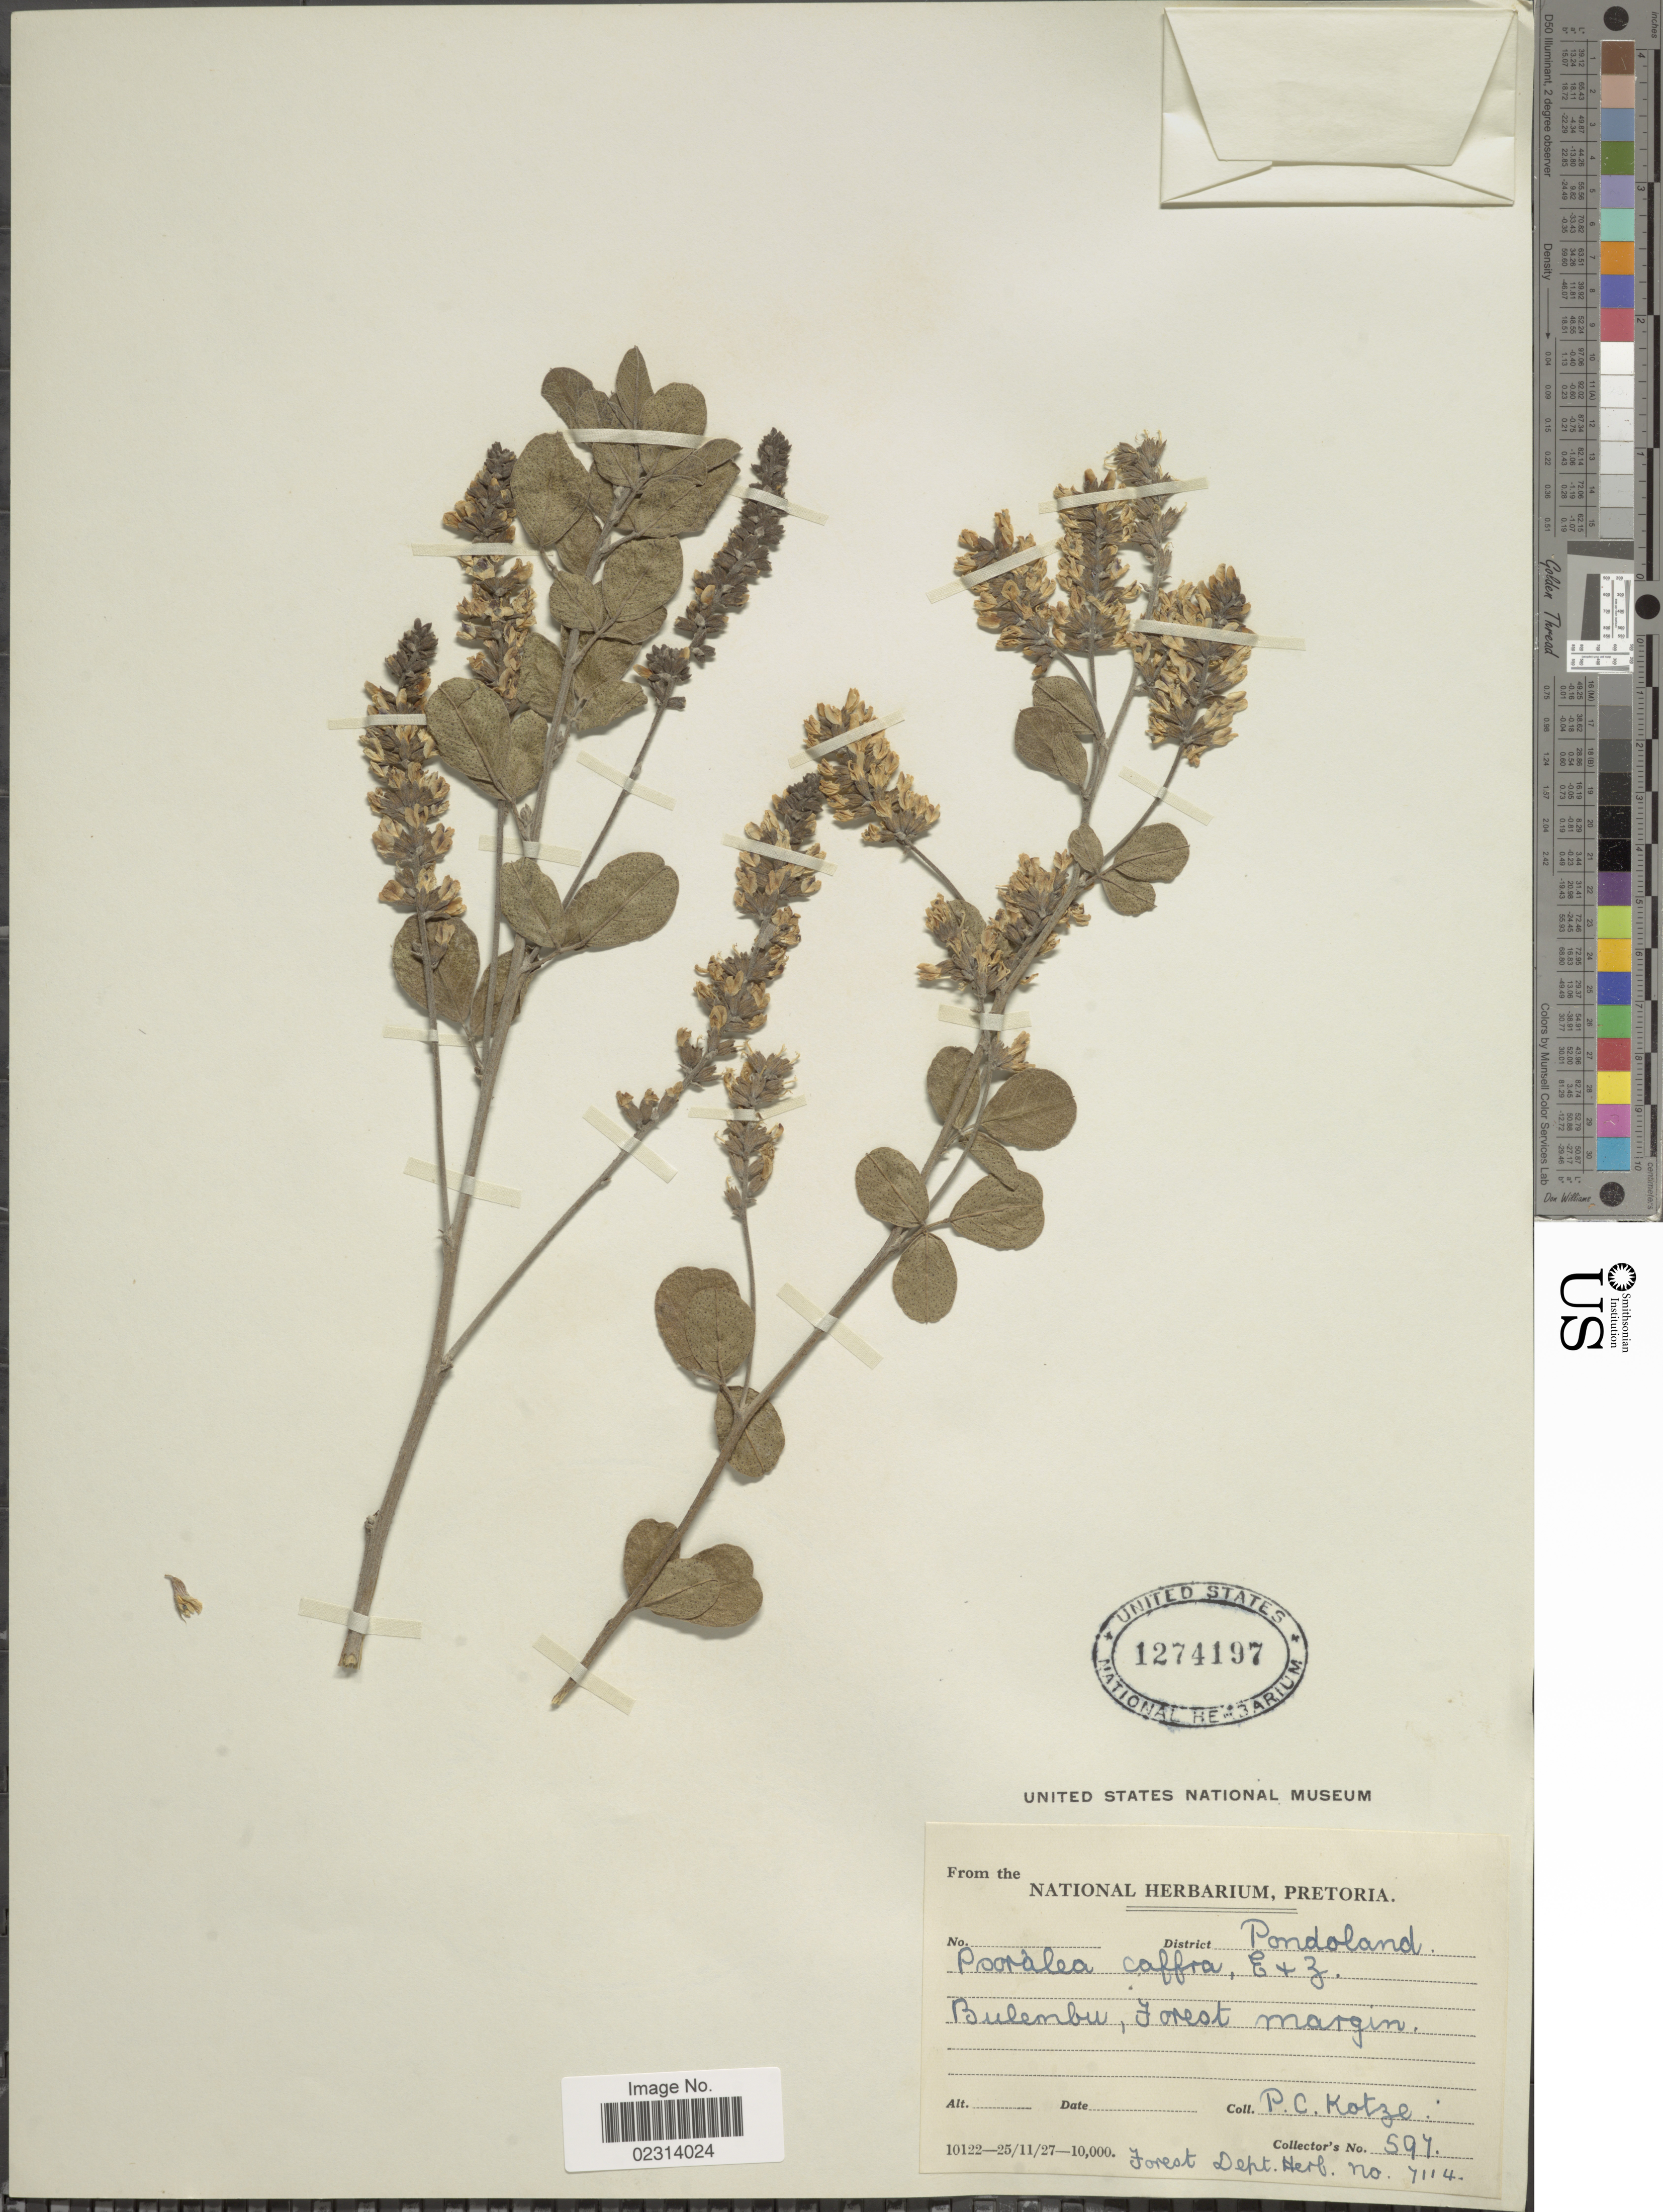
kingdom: Plantae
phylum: Tracheophyta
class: Magnoliopsida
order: Fabales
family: Fabaceae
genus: Otholobium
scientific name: Otholobium caffrum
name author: (Eckl. & Zeyh.) C.H. Stirt.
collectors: P. Kotze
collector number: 597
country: Eswatini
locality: Bulembu, Forest margin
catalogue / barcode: US 1274197